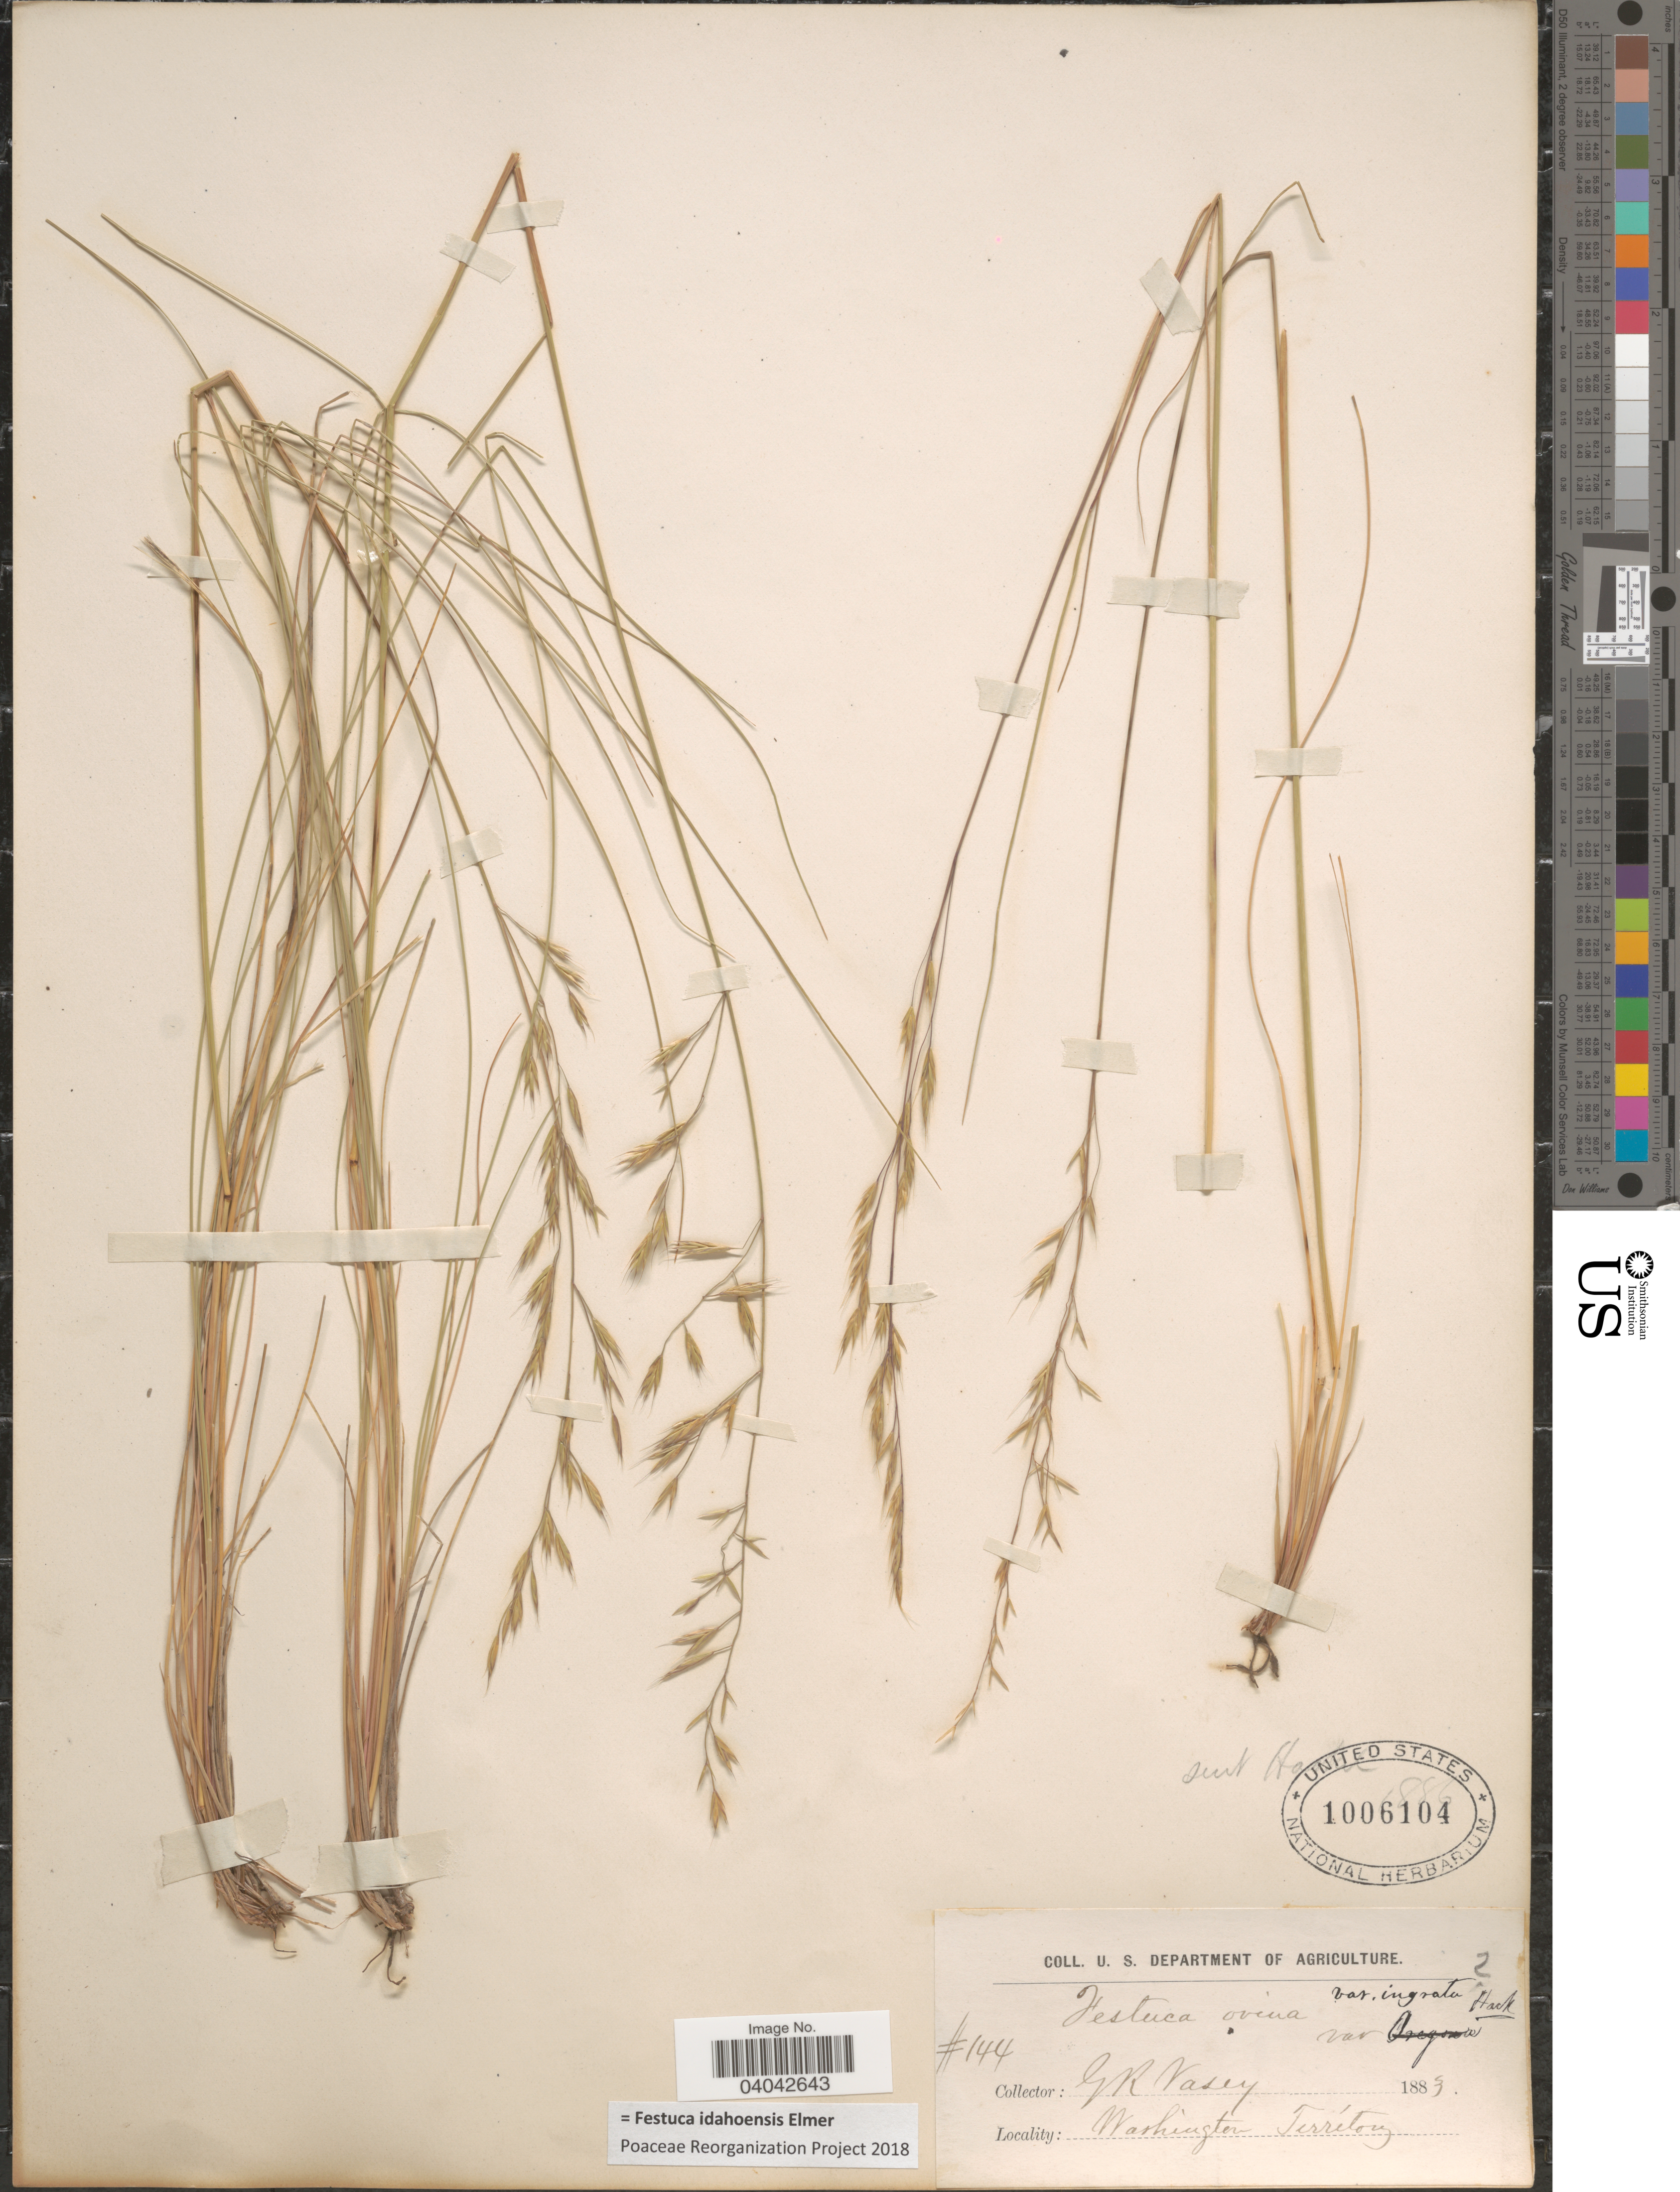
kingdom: Plantae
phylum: Tracheophyta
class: Liliopsida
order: Poales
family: Poaceae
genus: Festuca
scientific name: Festuca idahoensis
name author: Elmer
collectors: G. R. Vasey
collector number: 144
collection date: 1883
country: United States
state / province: Washington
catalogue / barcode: US 1006104